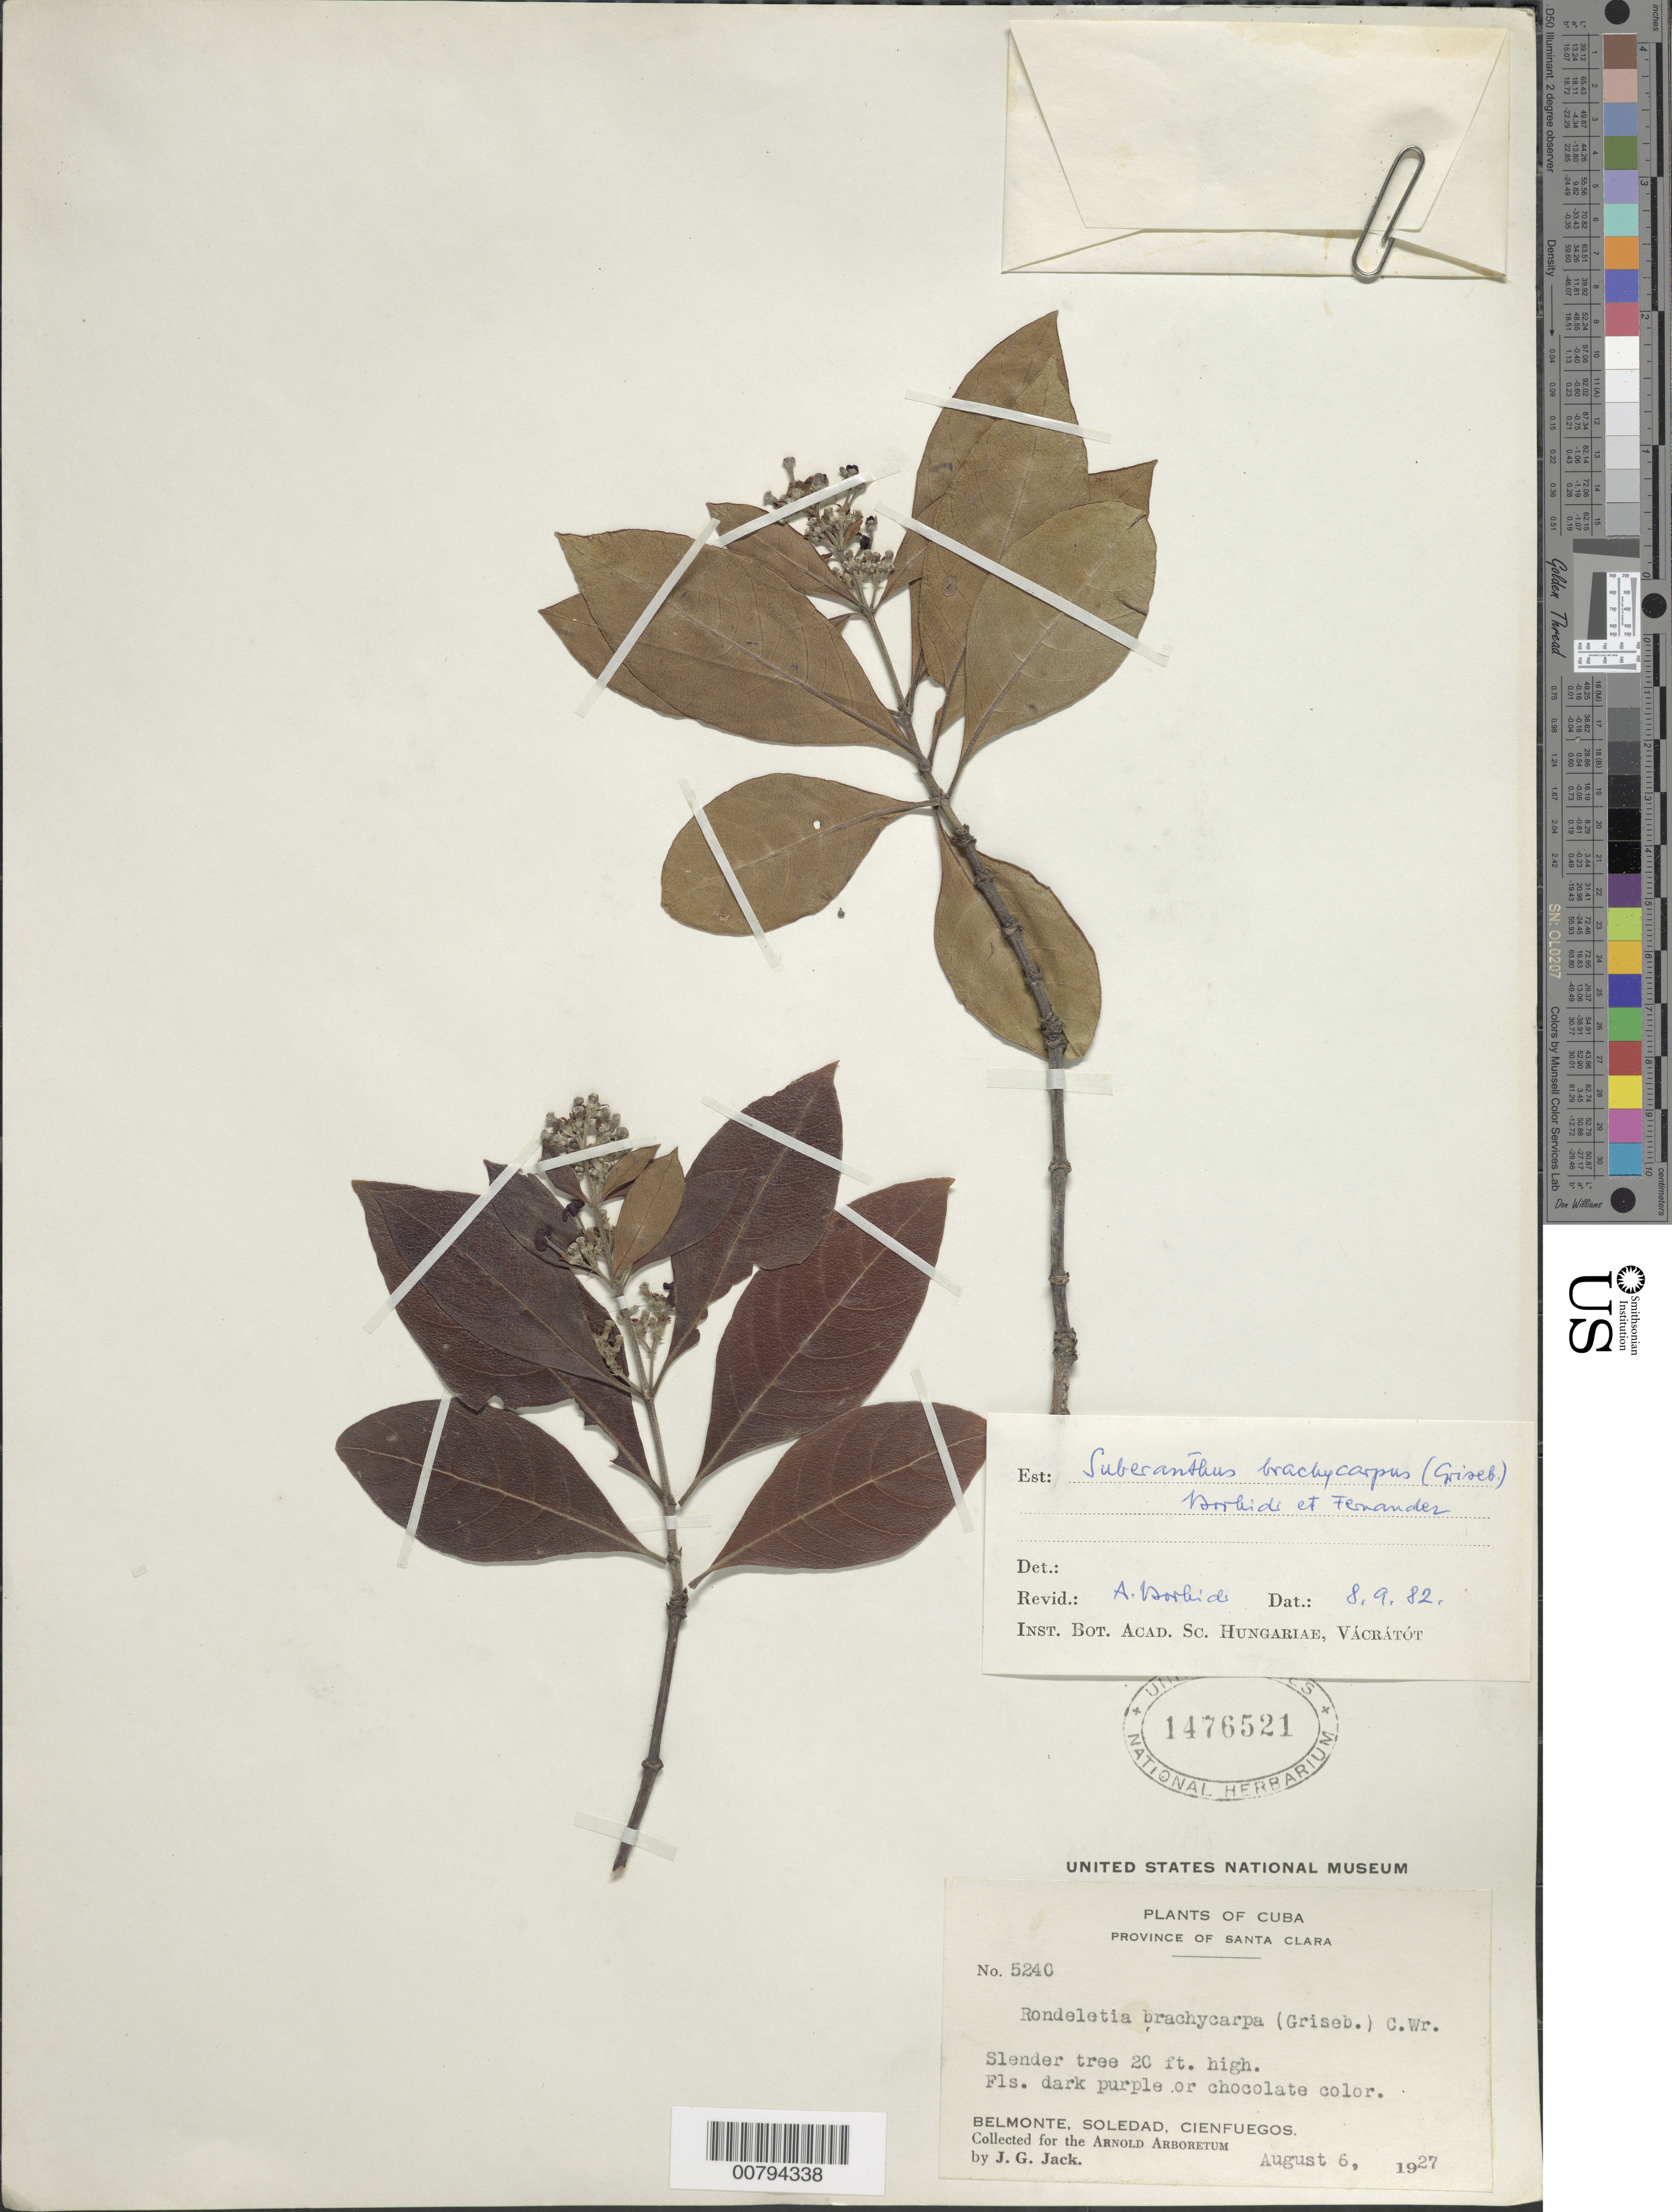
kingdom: Plantae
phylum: Tracheophyta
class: Magnoliopsida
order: Gentianales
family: Rubiaceae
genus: Suberanthus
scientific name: Suberanthus brachycarpus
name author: (Griseb.) Borhidi & Fernández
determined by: Borhidi, Attila L.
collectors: J. G. Jack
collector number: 5240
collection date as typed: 06 Aug 1927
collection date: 1927-08-06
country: Cuba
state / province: Las Villas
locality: Belmonte, Soledad, Cienfuegos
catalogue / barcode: US 1476521